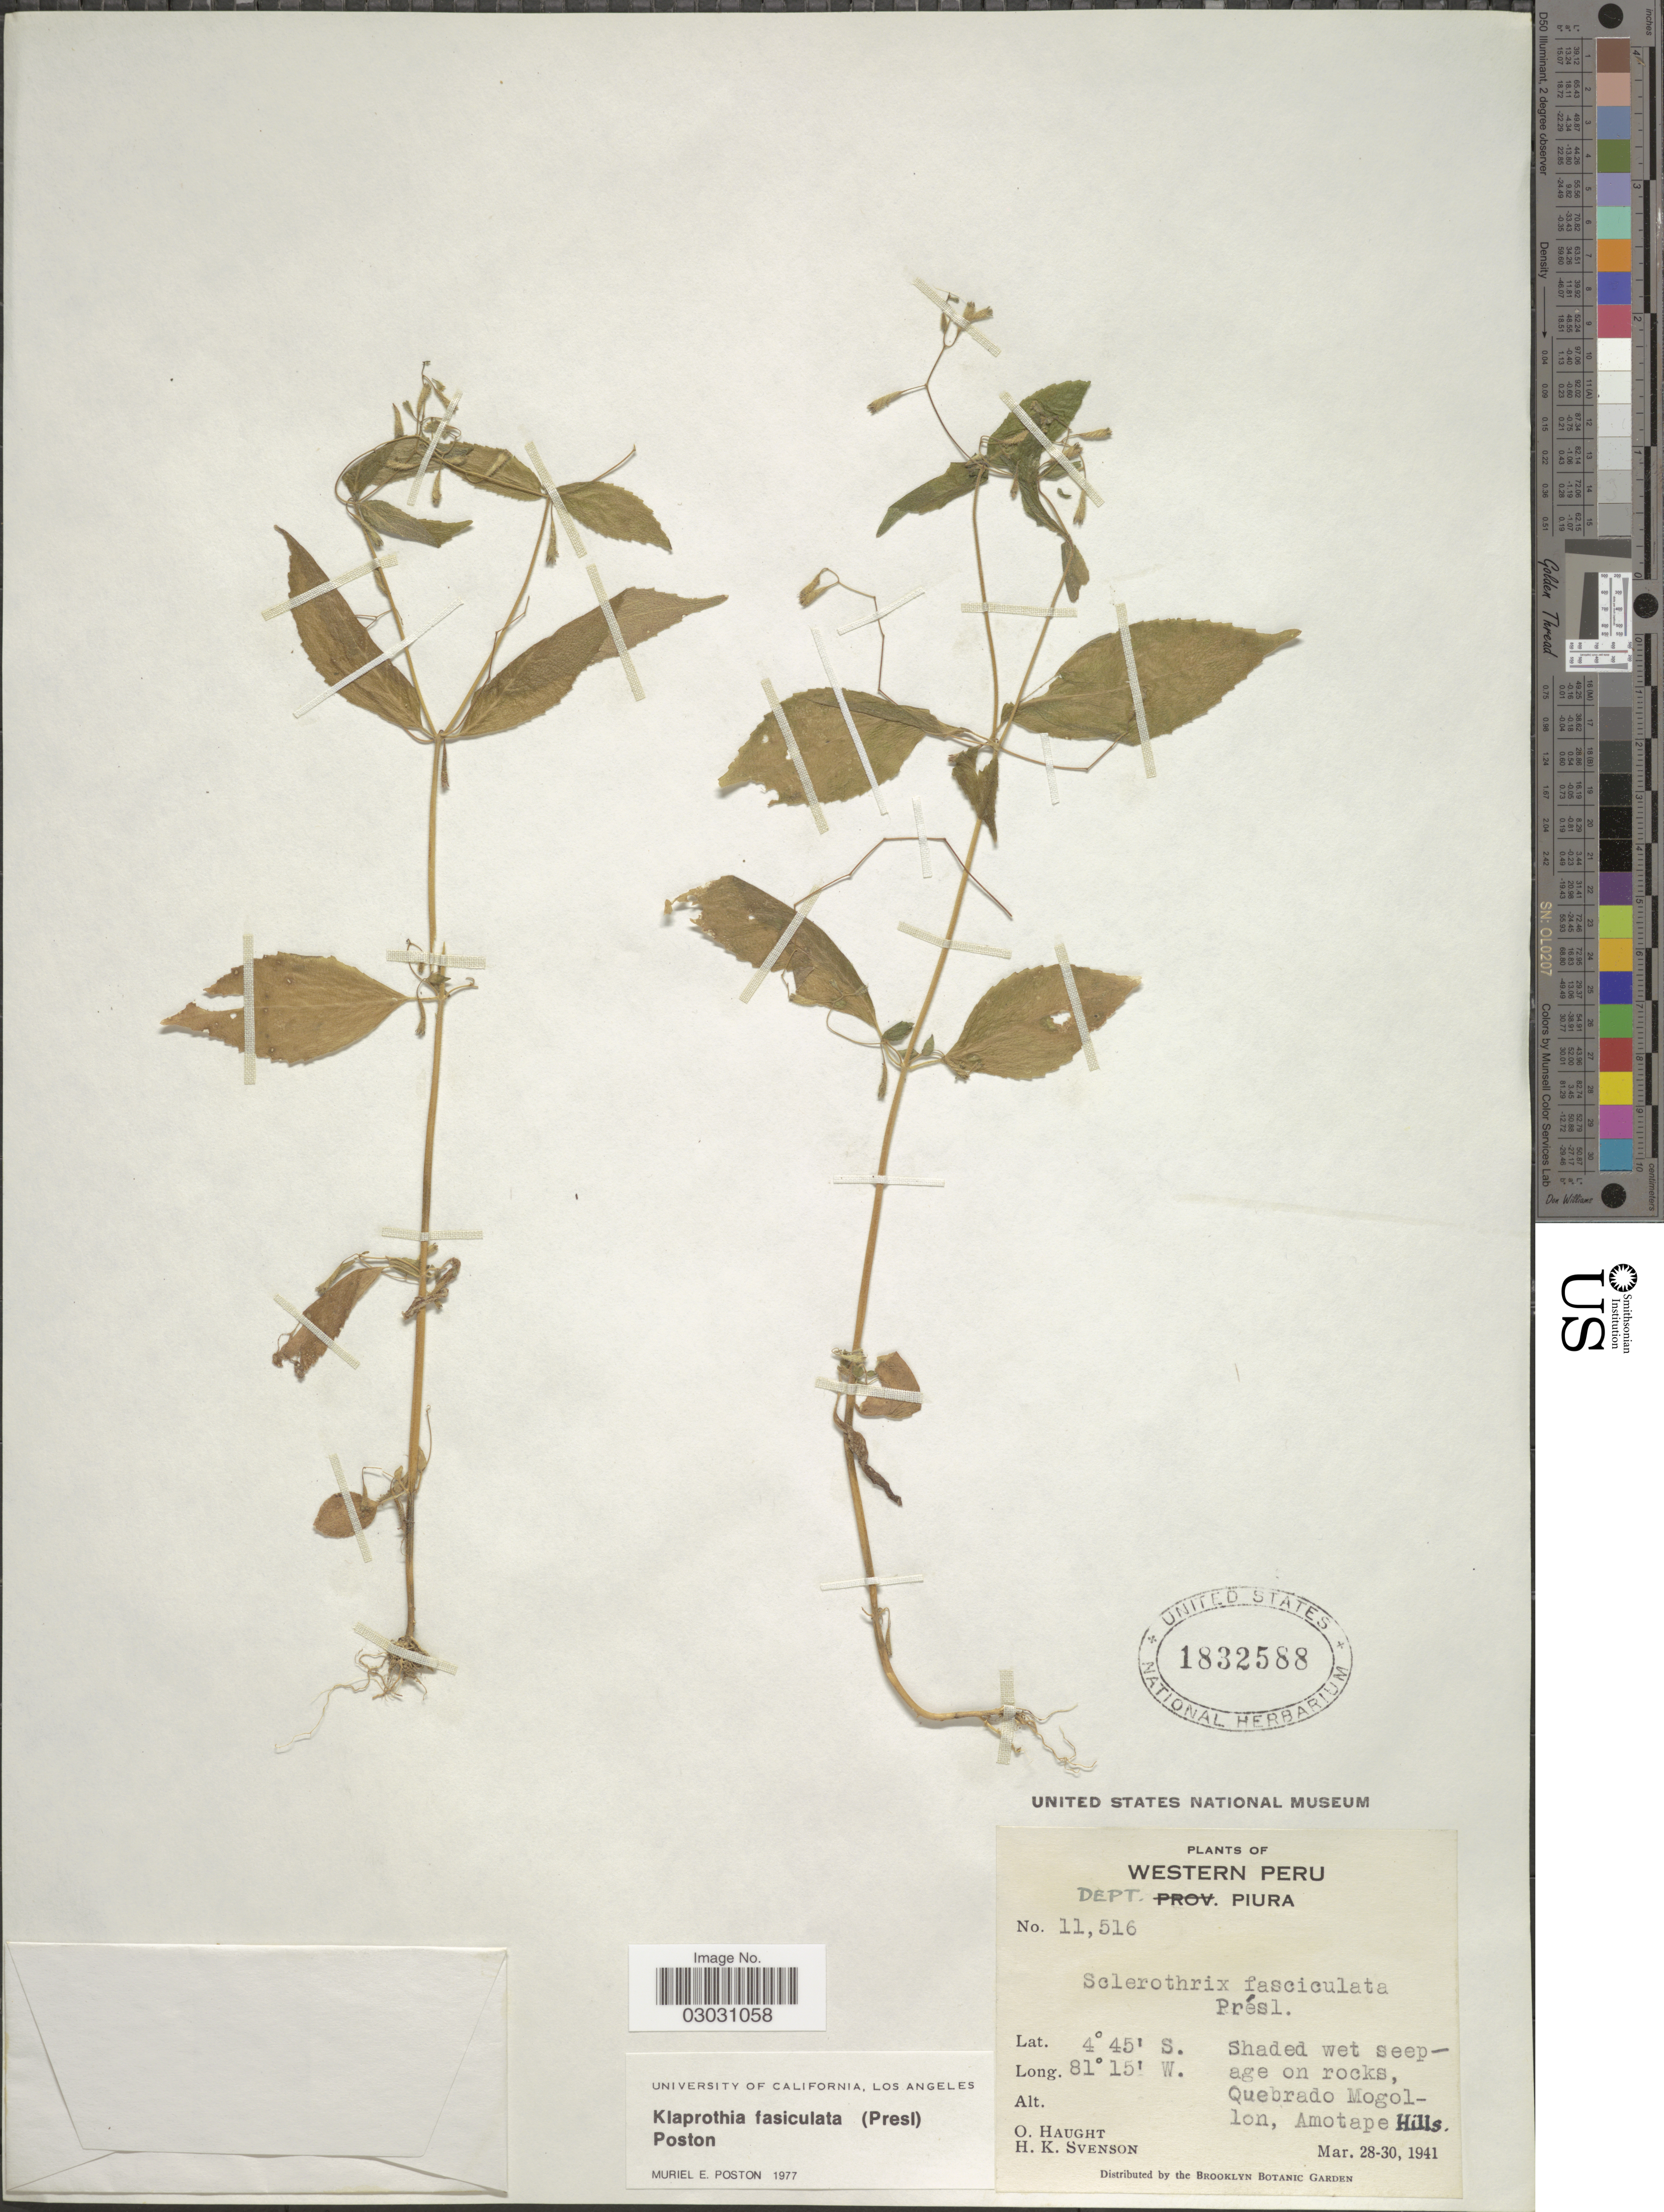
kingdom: Plantae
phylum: Tracheophyta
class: Magnoliopsida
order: Cornales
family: Loasaceae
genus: Klaprothia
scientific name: Klaprothia fasciculata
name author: (C. Presl) Poston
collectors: O. Haught & H. K. Svenson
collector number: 11516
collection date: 1941-03-28/1941-03-30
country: Peru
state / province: Piura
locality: Western Peru, Dept. Piura, Quebrado Mogollon, Amotape Hills.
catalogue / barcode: US 1832588